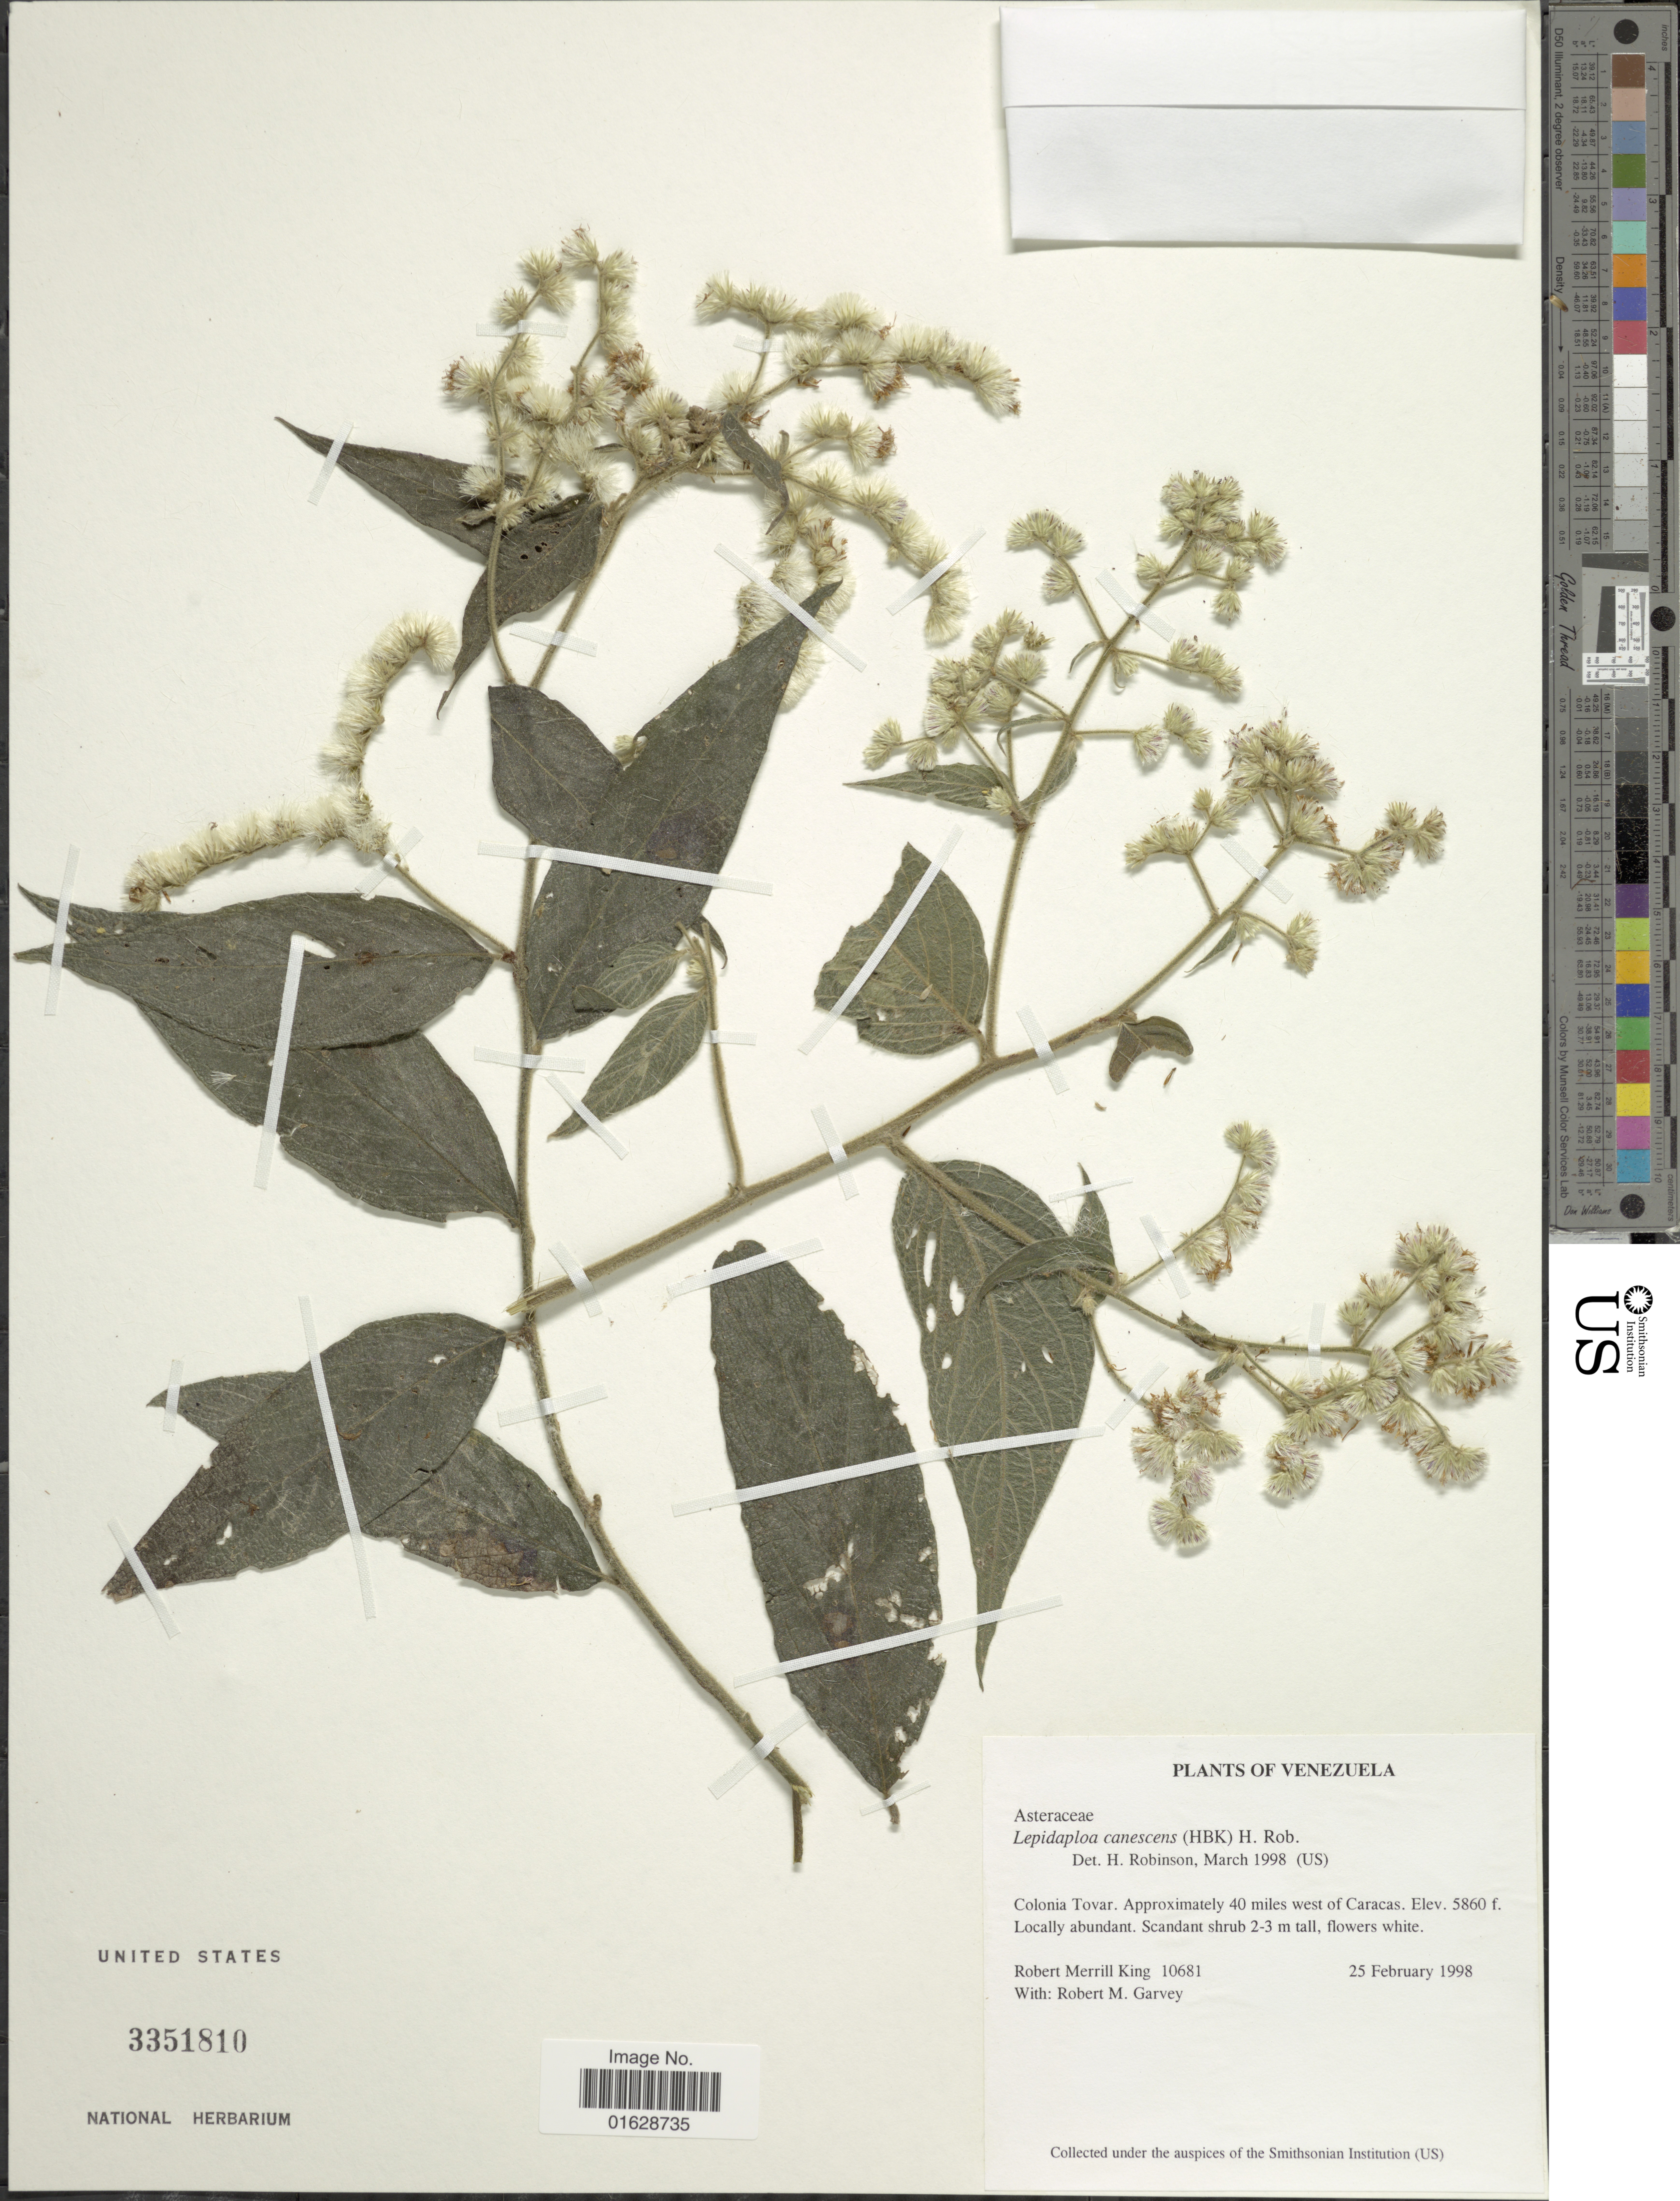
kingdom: Plantae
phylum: Tracheophyta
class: Magnoliopsida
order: Asterales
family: Asteraceae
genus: Lepidaploa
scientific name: Lepidaploa canescens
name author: (Kunth) H. Rob.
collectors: R. M. King & R. Garvey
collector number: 10681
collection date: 1998-02-25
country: Venezuela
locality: Venezuela. Colonia Tovar. Approximately 40 miles west of Caracas.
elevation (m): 1786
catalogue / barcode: US 3351810